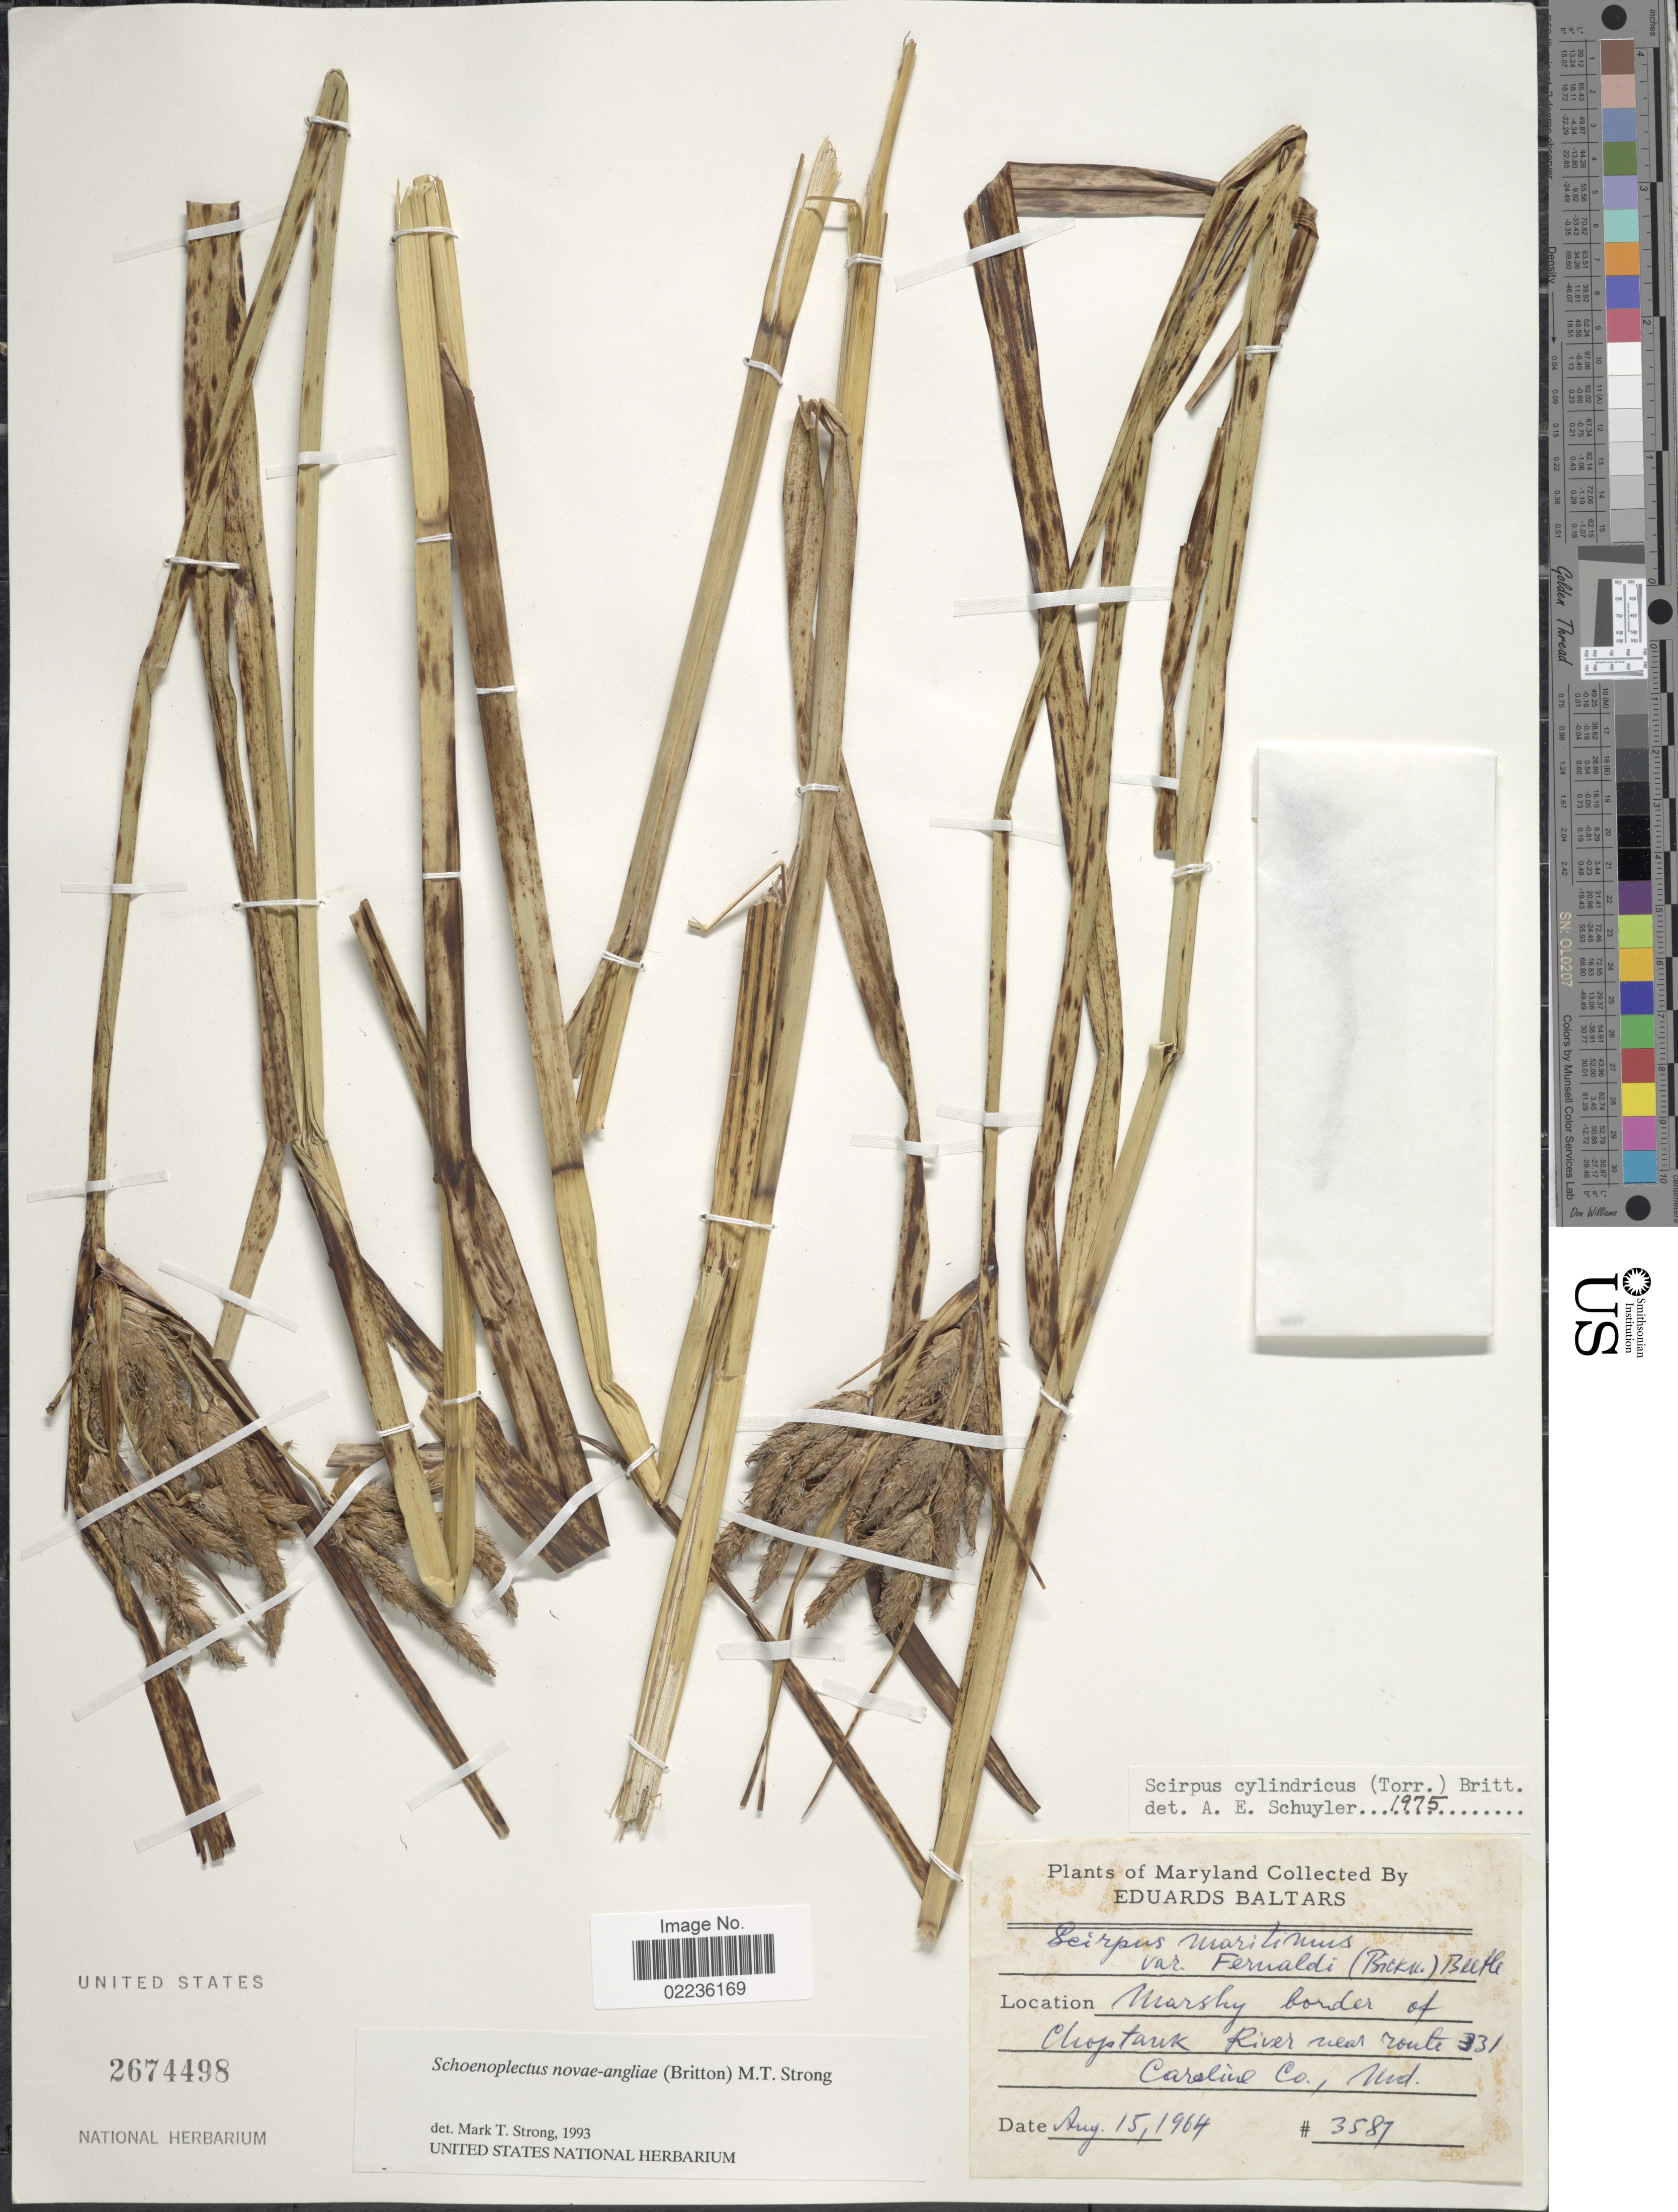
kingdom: Plantae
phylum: Tracheophyta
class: Liliopsida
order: Poales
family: Cyperaceae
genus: Bolboschoenus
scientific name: Bolboschoenus novae-angliae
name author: (Britton) S.G. Sm.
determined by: Strong, M. T., (US), Smithsonian Institution - National Museum of Natural History (UNITED STATES)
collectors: E. Baltars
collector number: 3587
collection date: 1964-08-15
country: United States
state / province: Maryland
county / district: Caroline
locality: Marshy borders of Choptank River near route 331. Caroline Co., Md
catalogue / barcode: US 2674498